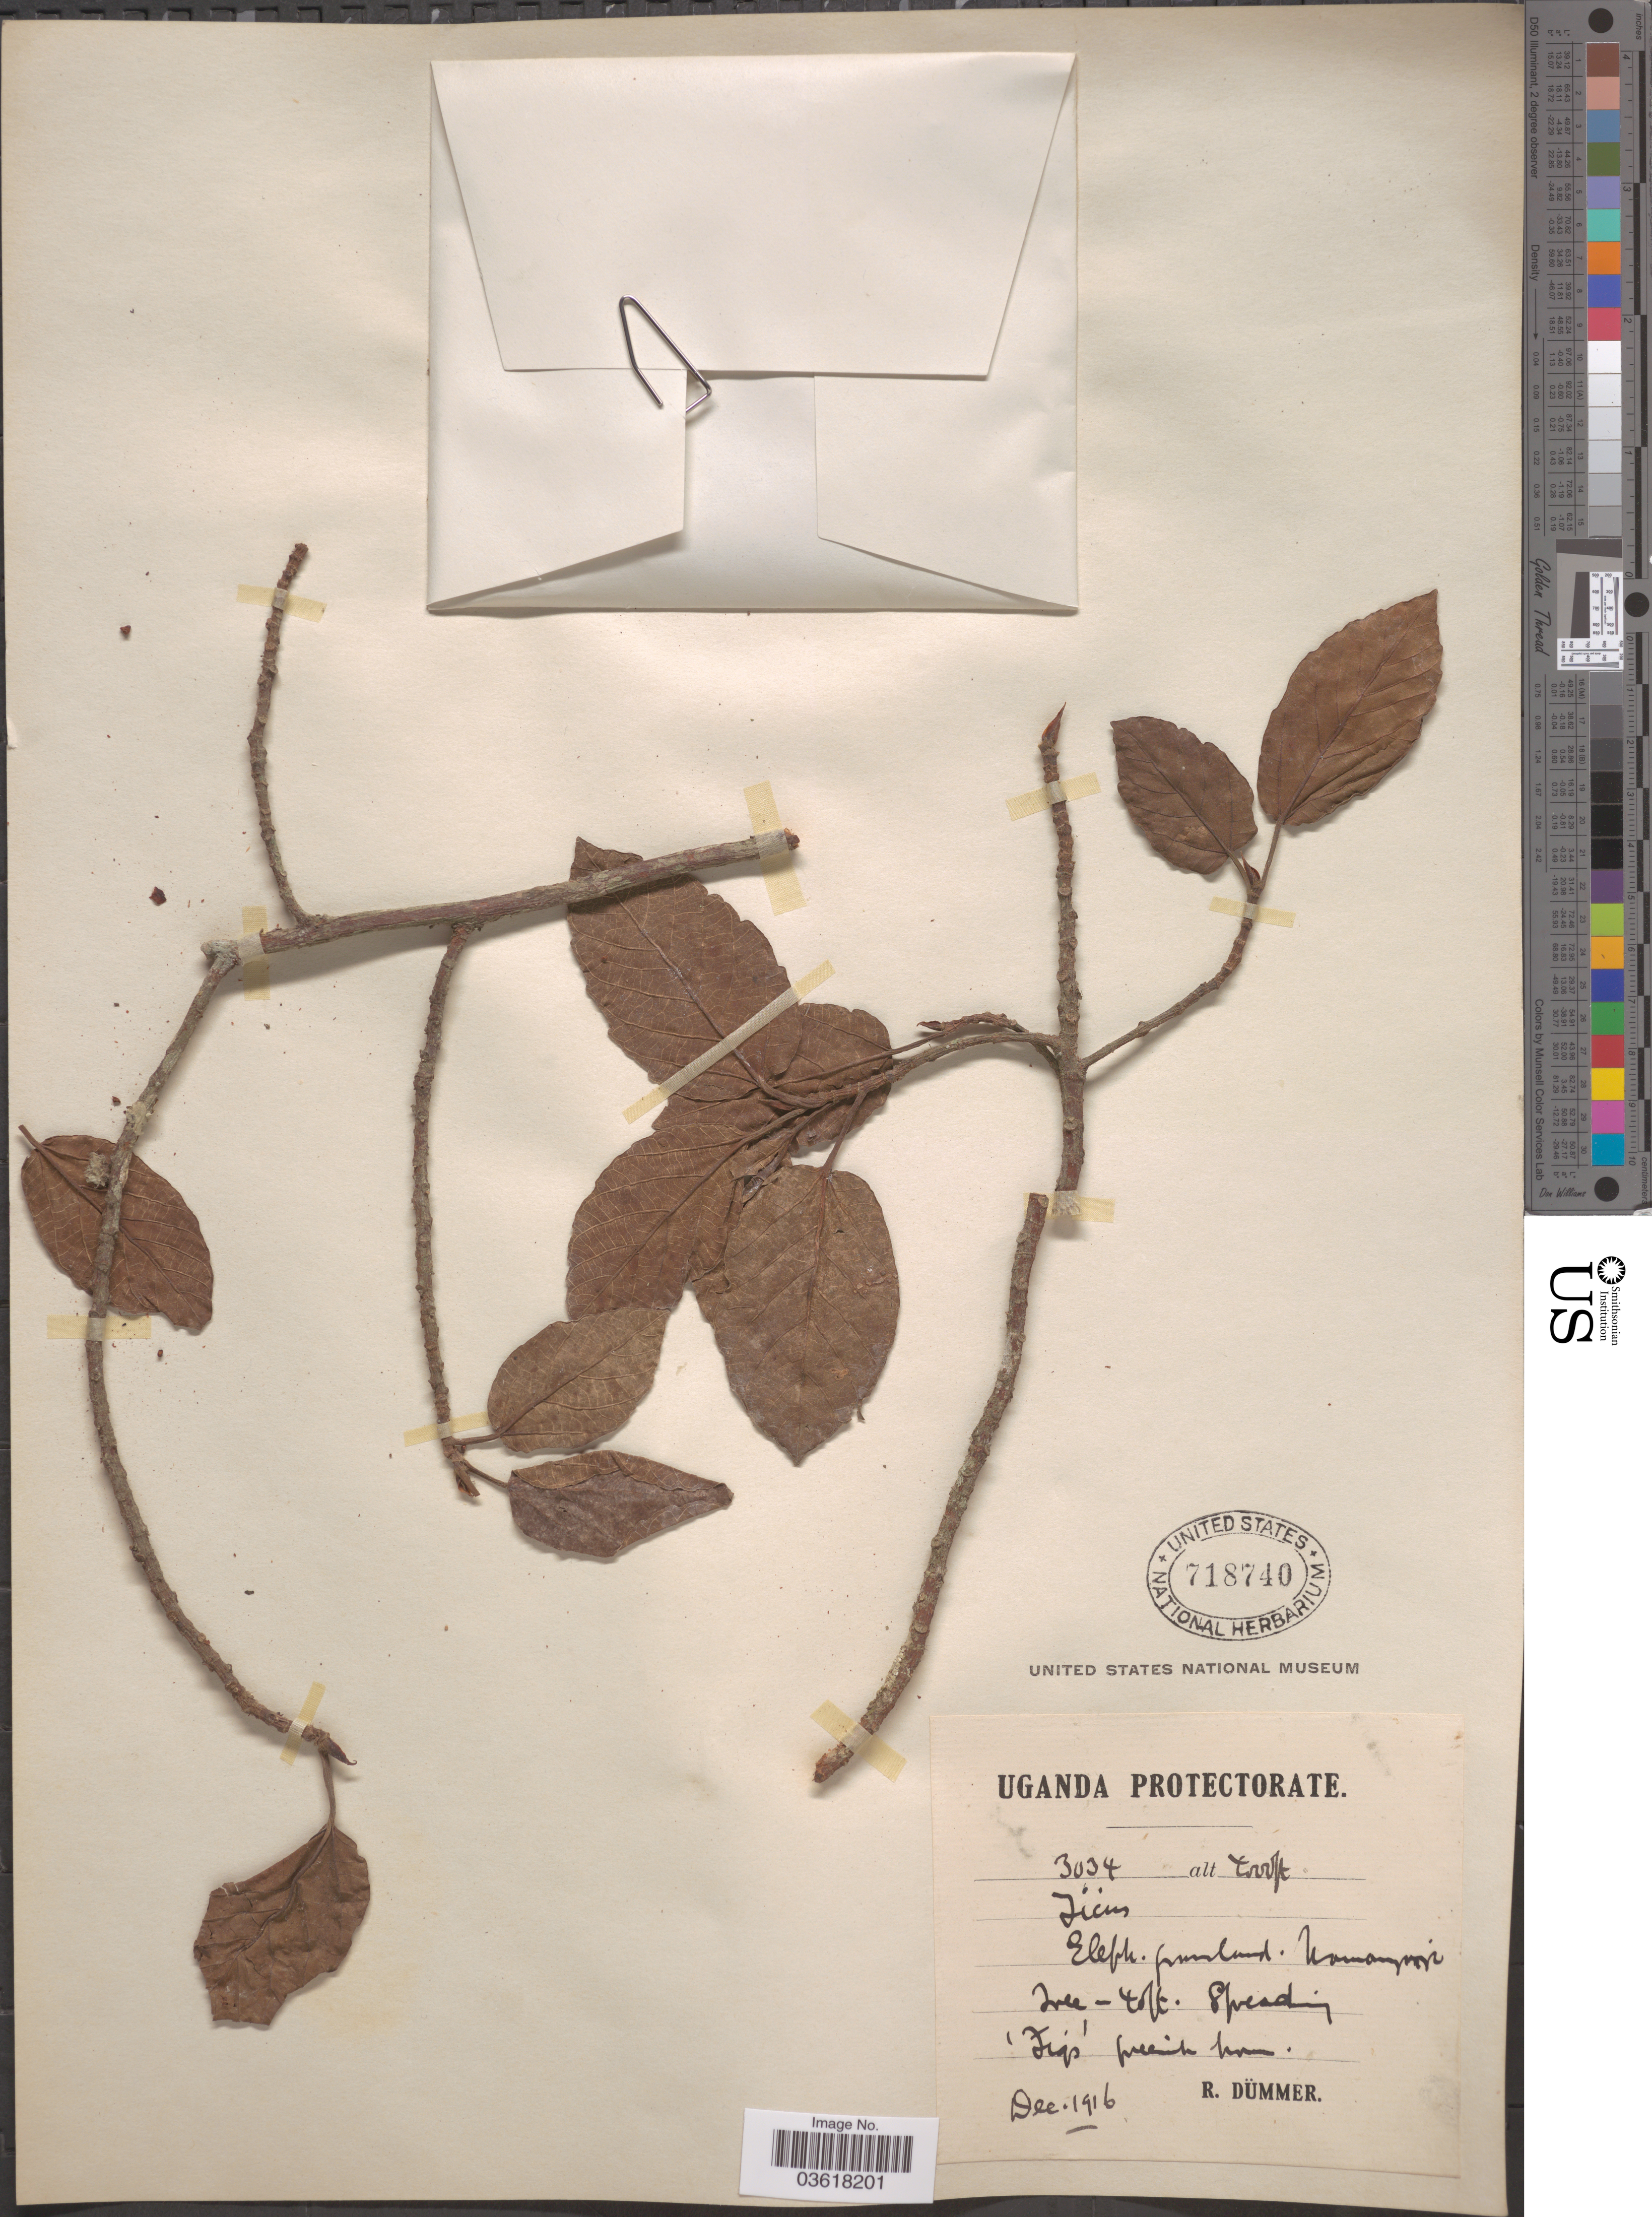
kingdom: Plantae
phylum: Tracheophyta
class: Magnoliopsida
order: Rosales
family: Moraceae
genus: Ficus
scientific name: Ficus sp.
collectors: R. A. Dümmer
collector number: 3034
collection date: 1916-12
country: Uganda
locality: Uganda Protectorate. Eleph. grassland. Namangozi.*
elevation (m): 1219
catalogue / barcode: US 718740